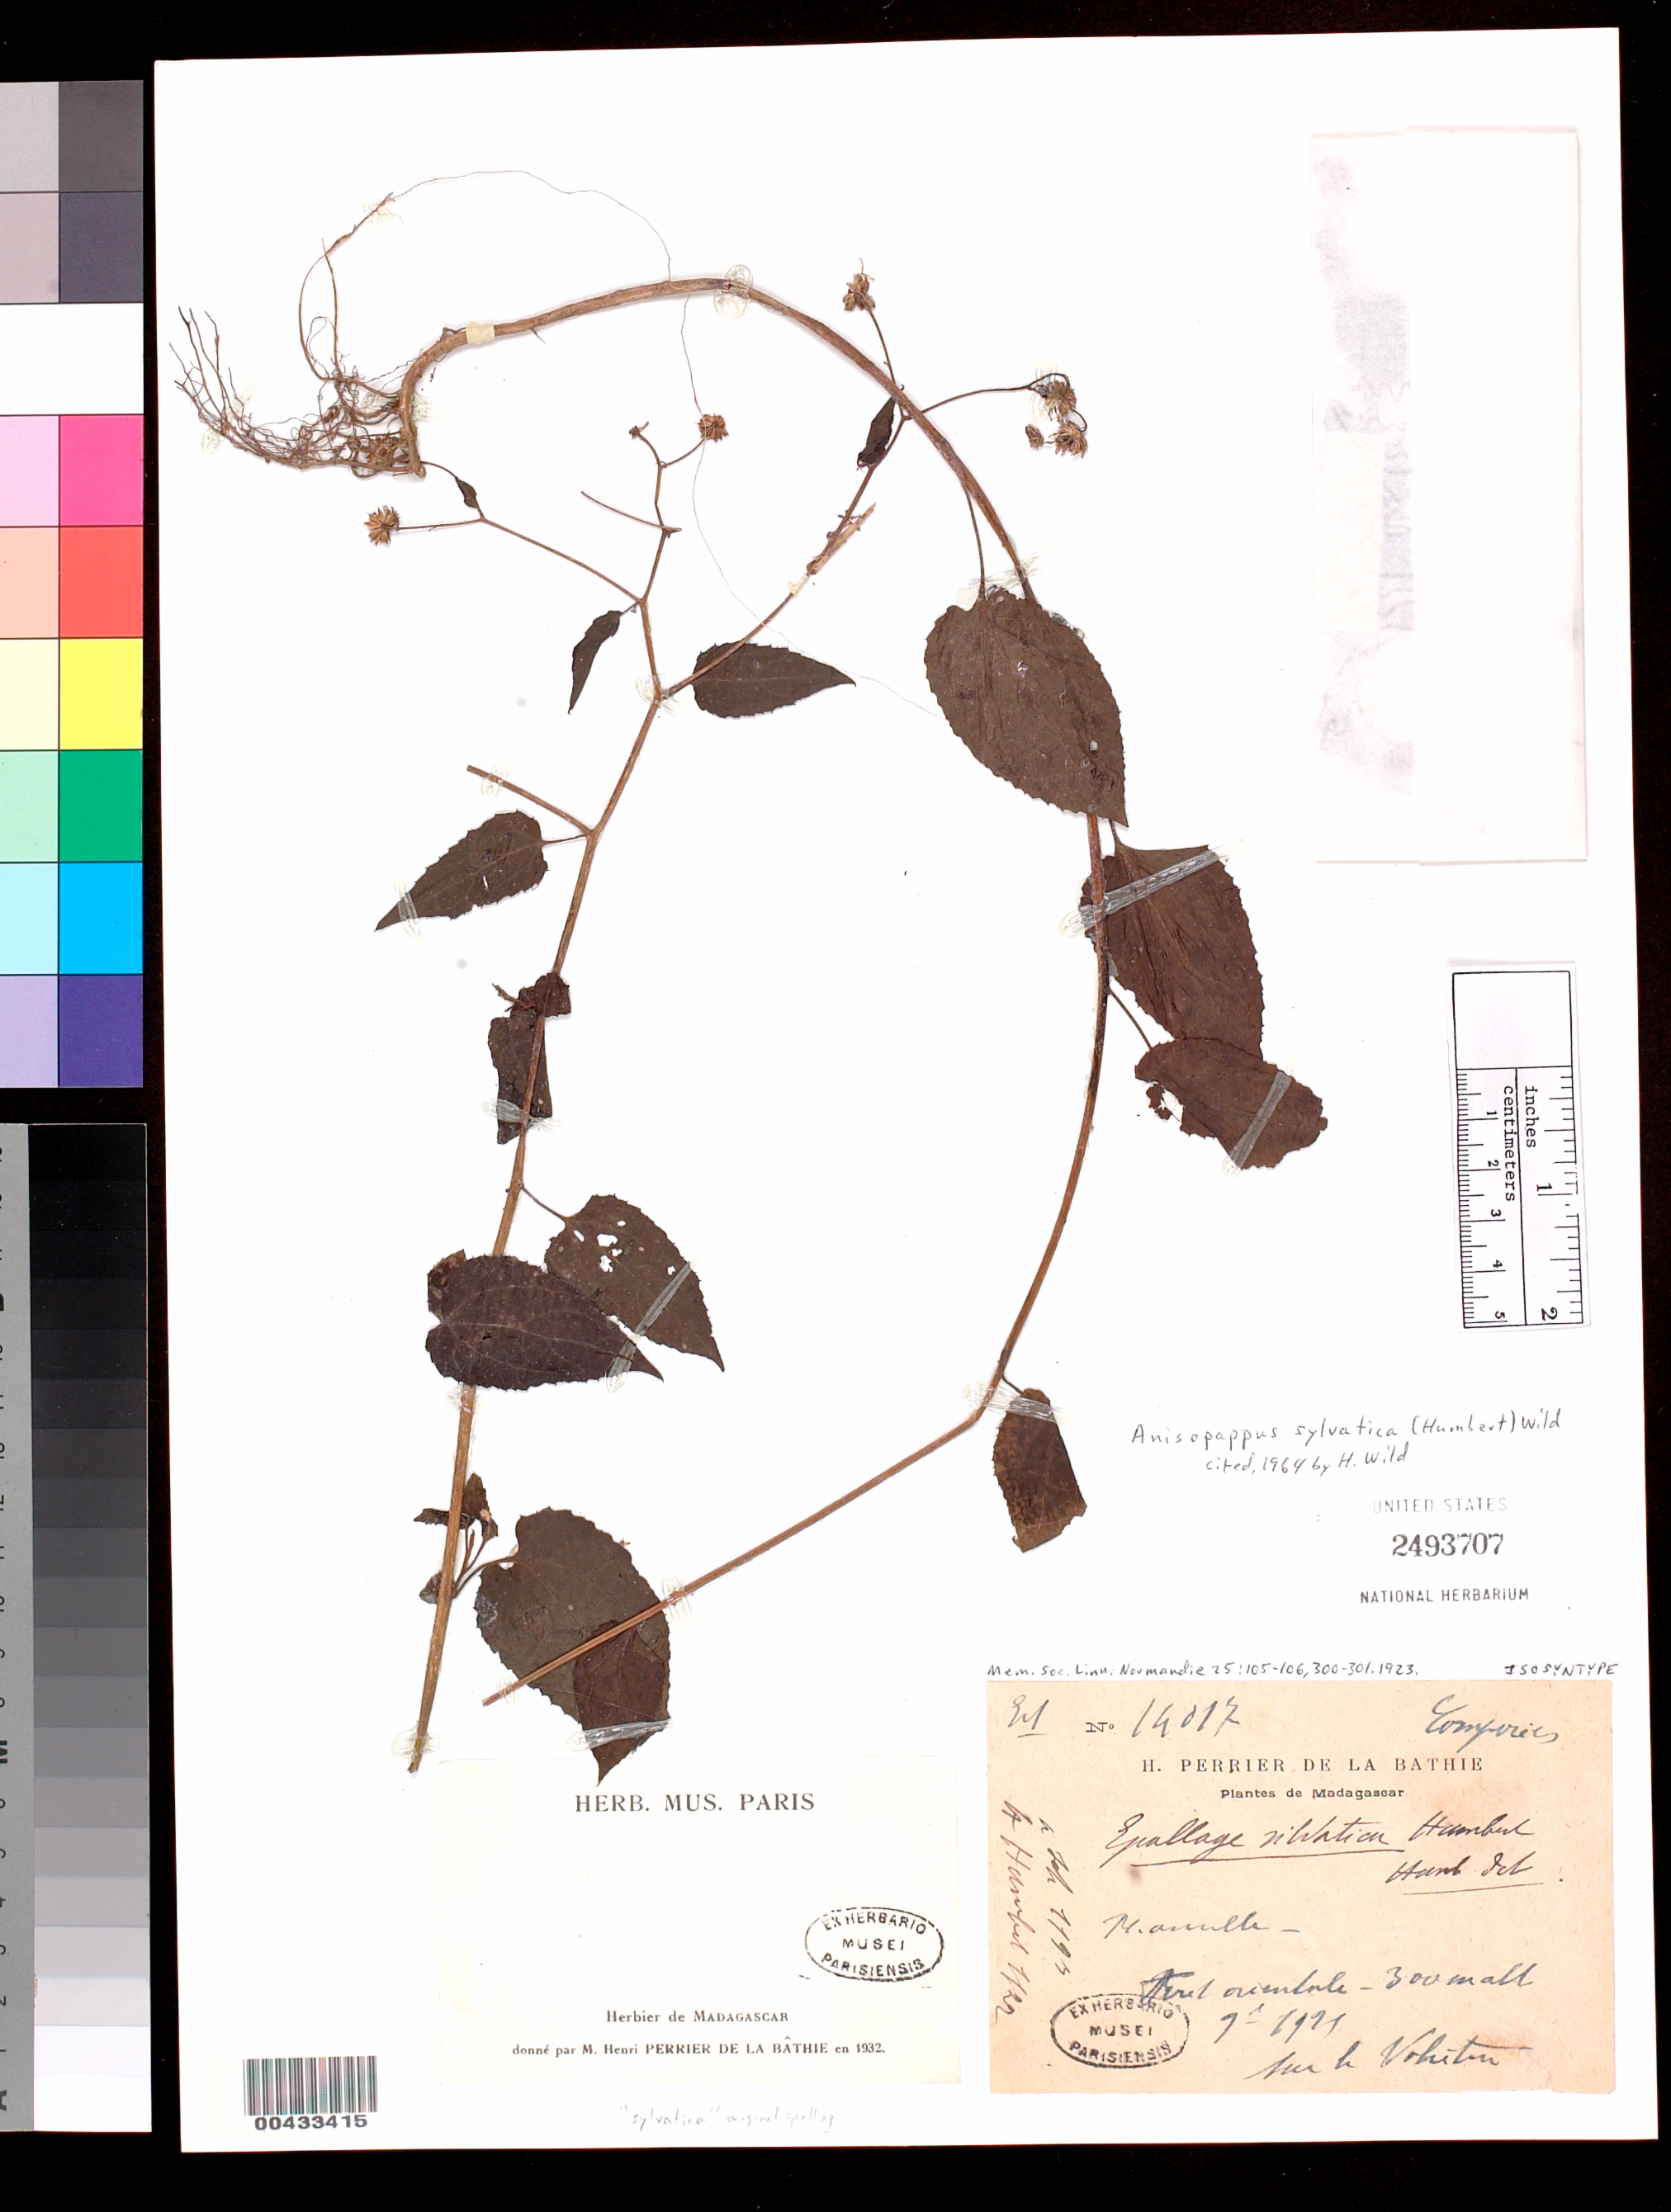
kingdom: Plantae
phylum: Tracheophyta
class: Magnoliopsida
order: Asterales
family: Asteraceae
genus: Epallage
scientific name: Epallage sylvatica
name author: Humbert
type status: Isosyntype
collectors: H. Perrier de la Bâthie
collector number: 14017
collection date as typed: Sep 1911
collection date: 1911-09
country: Madagascar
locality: Foret orientale.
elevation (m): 300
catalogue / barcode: US 2493707